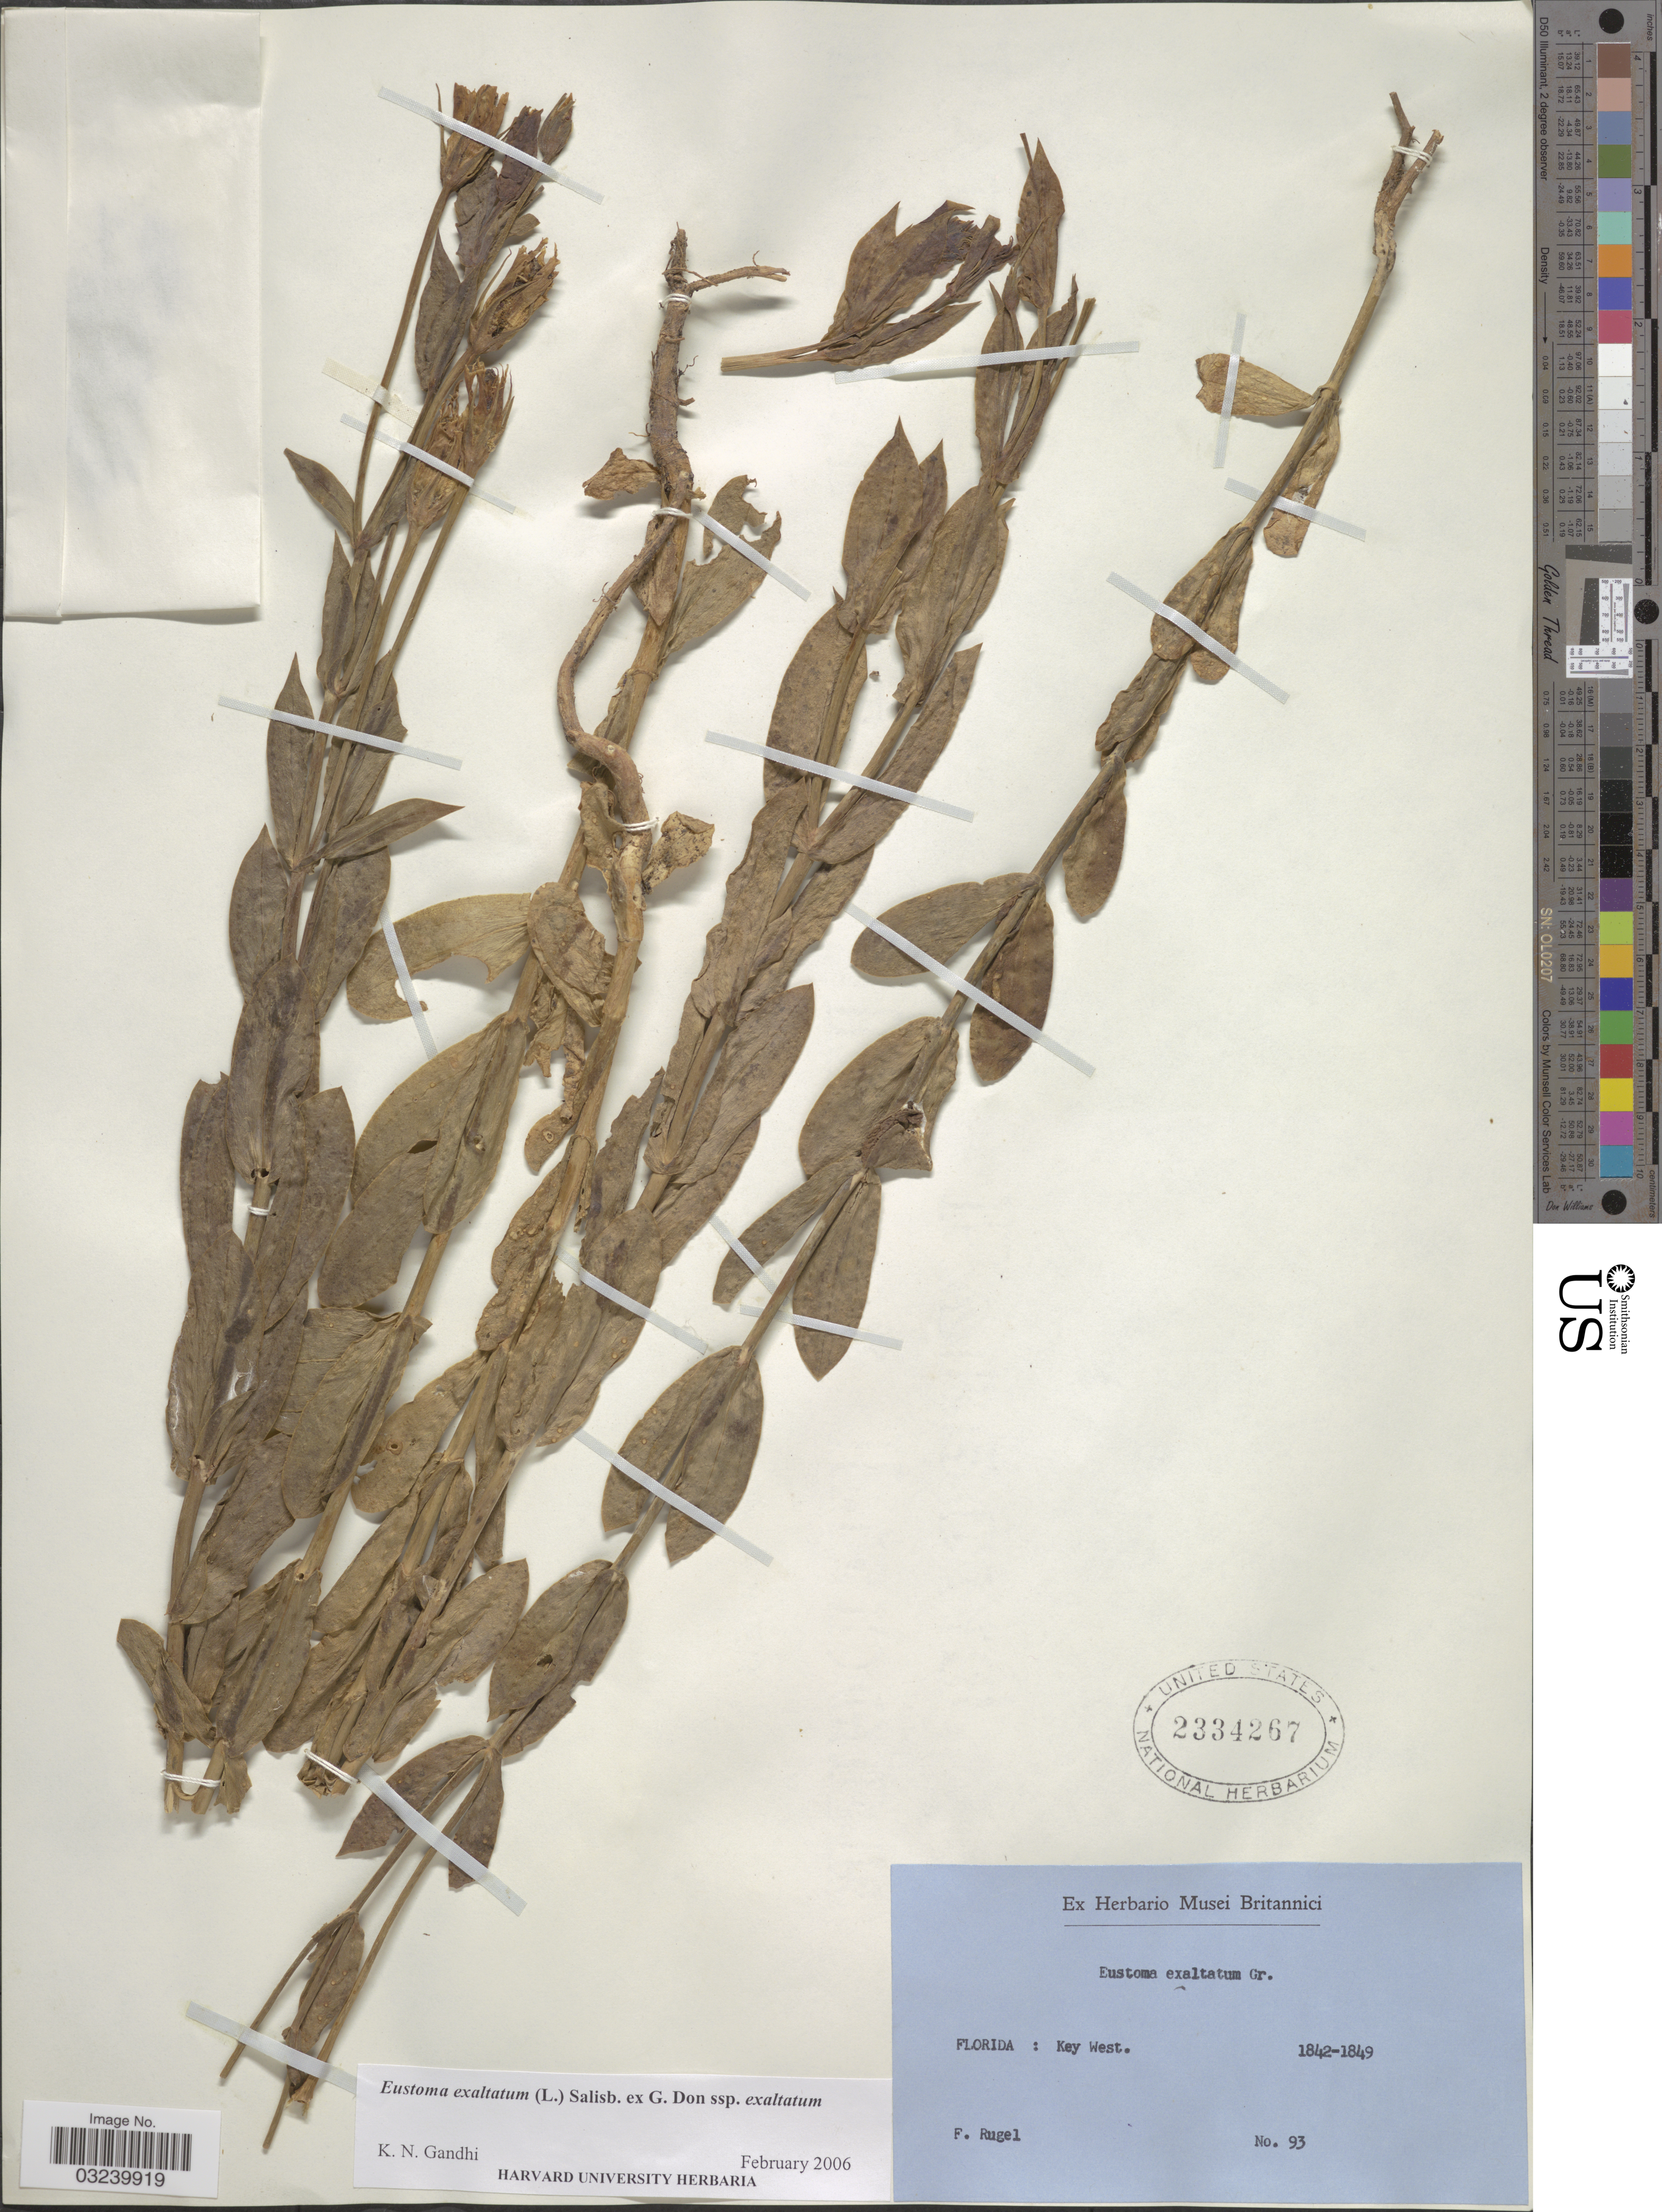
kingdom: Plantae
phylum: Tracheophyta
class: Magnoliopsida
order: Gentianales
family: Gentianaceae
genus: Eustoma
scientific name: Eustoma exaltatum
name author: (L.) Salisb. ex Don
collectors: F. Rugel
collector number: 93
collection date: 1842/1849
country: United States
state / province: Florida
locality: Key West.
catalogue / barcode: US 2334267